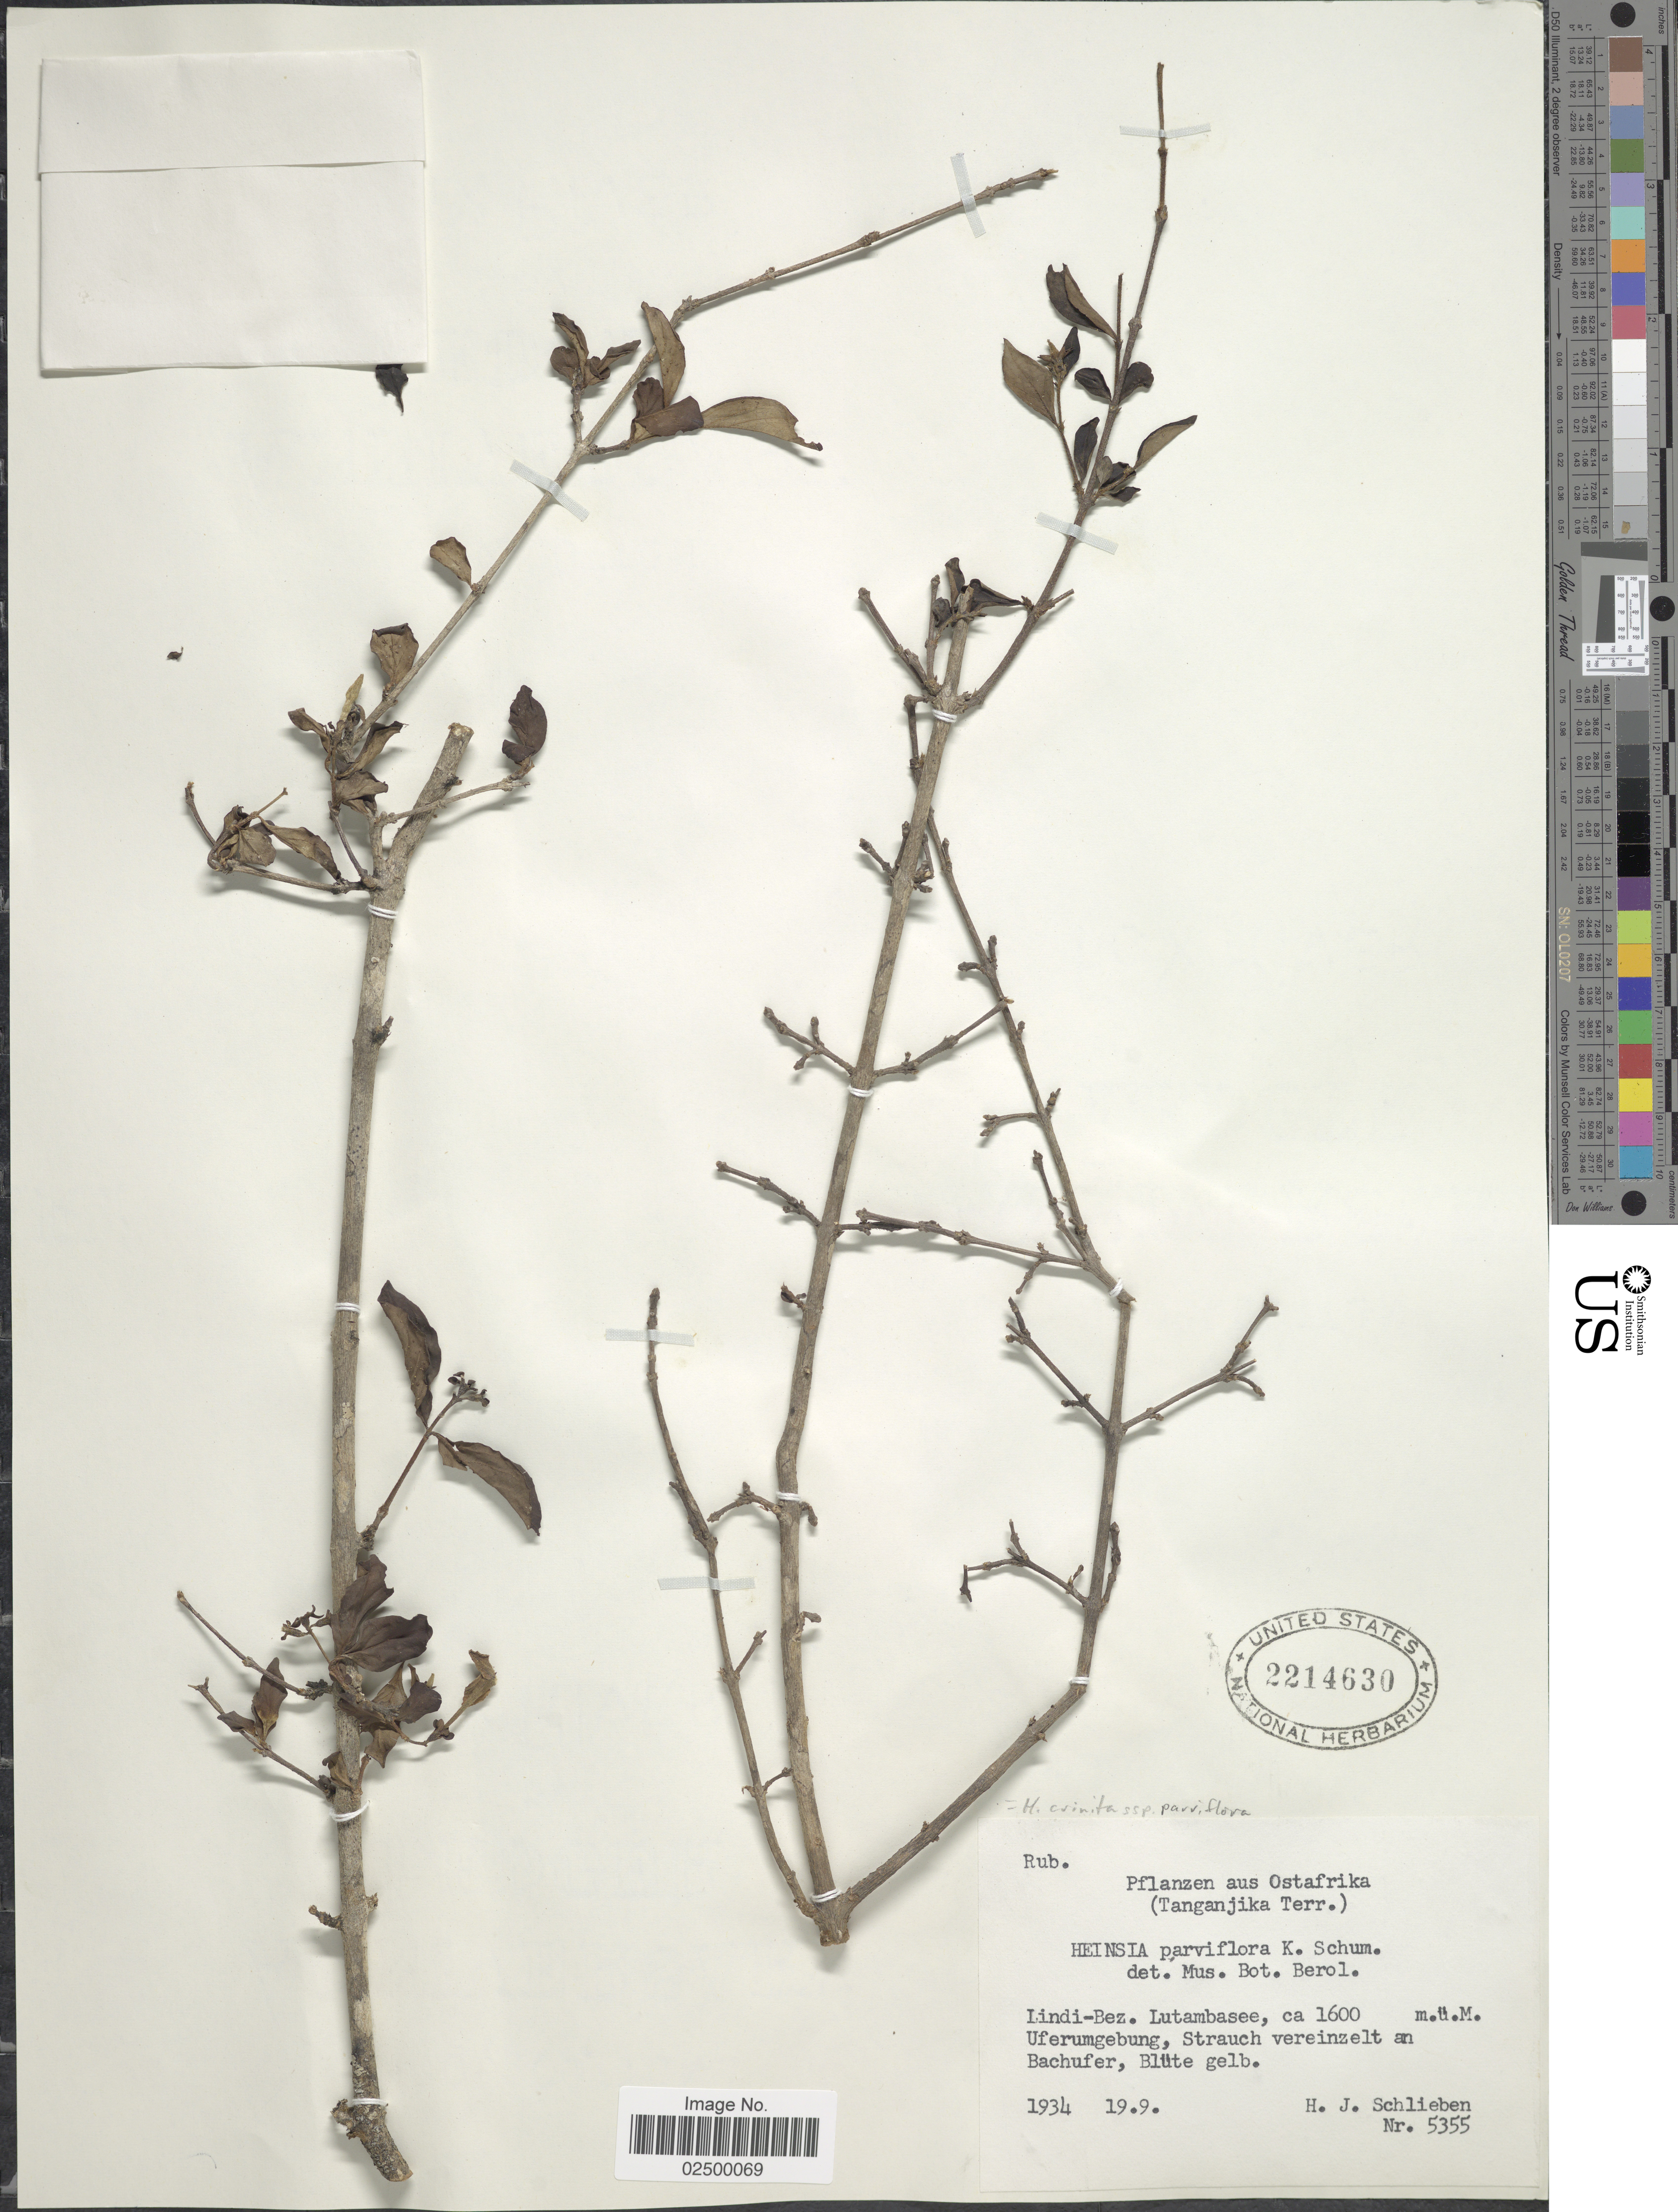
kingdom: Plantae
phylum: Tracheophyta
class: Magnoliopsida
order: Gentianales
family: Rubiaceae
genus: Heinsia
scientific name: Heinsia crinita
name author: (Afzel.) G. Taylor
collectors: H. J. Schlieben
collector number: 5355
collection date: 1934-09-19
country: Tanzania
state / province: Lindi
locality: Aus Ostafrika (Tanganjika Terr.), Lindi-Bez. Lutambasee, Uferumgebung, Strauch vereinzelt an Bachufer, Blute gelb.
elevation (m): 1600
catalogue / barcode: US 2214630